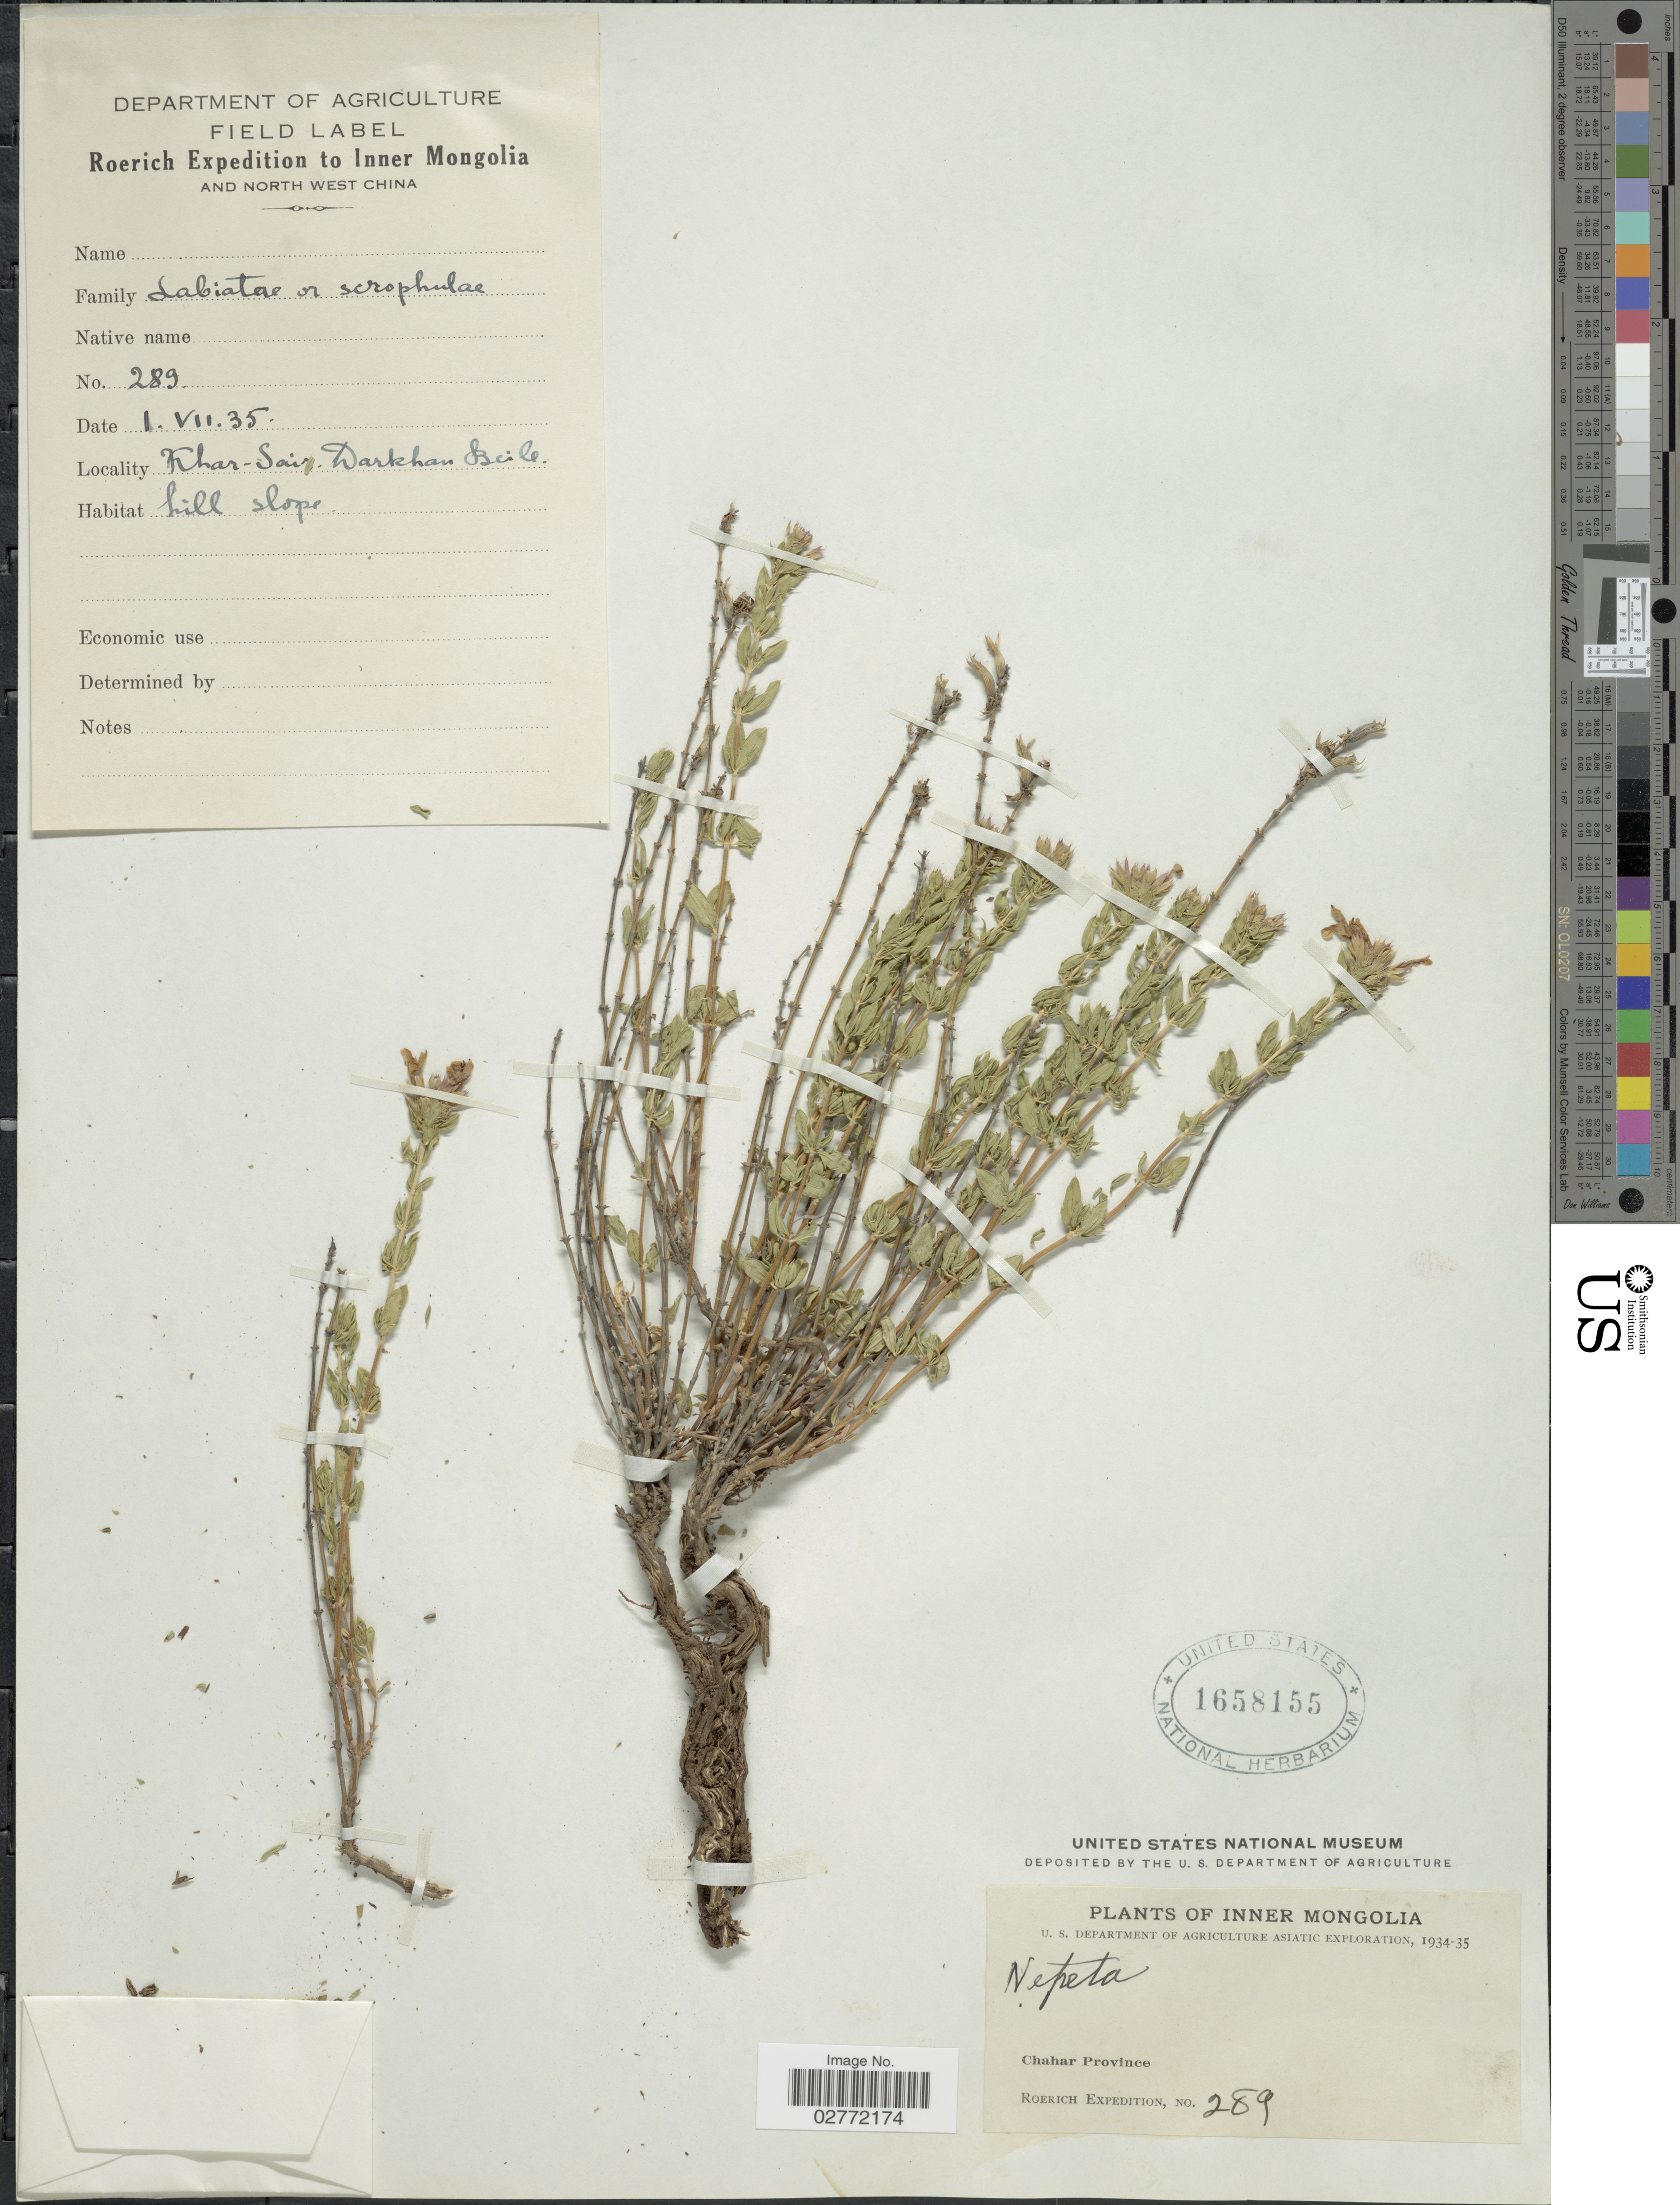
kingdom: Plantae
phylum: Tracheophyta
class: Magnoliopsida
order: Lamiales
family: Lamiaceae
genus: Nepeta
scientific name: Nepeta sp.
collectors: Roerich Expedition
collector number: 289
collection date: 1935-07-01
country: China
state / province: Nei Monggol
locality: Inner Mongolia and north west China, Chahar Province, Khar-Sair, Darkhan Beile.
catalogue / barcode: US 1658155